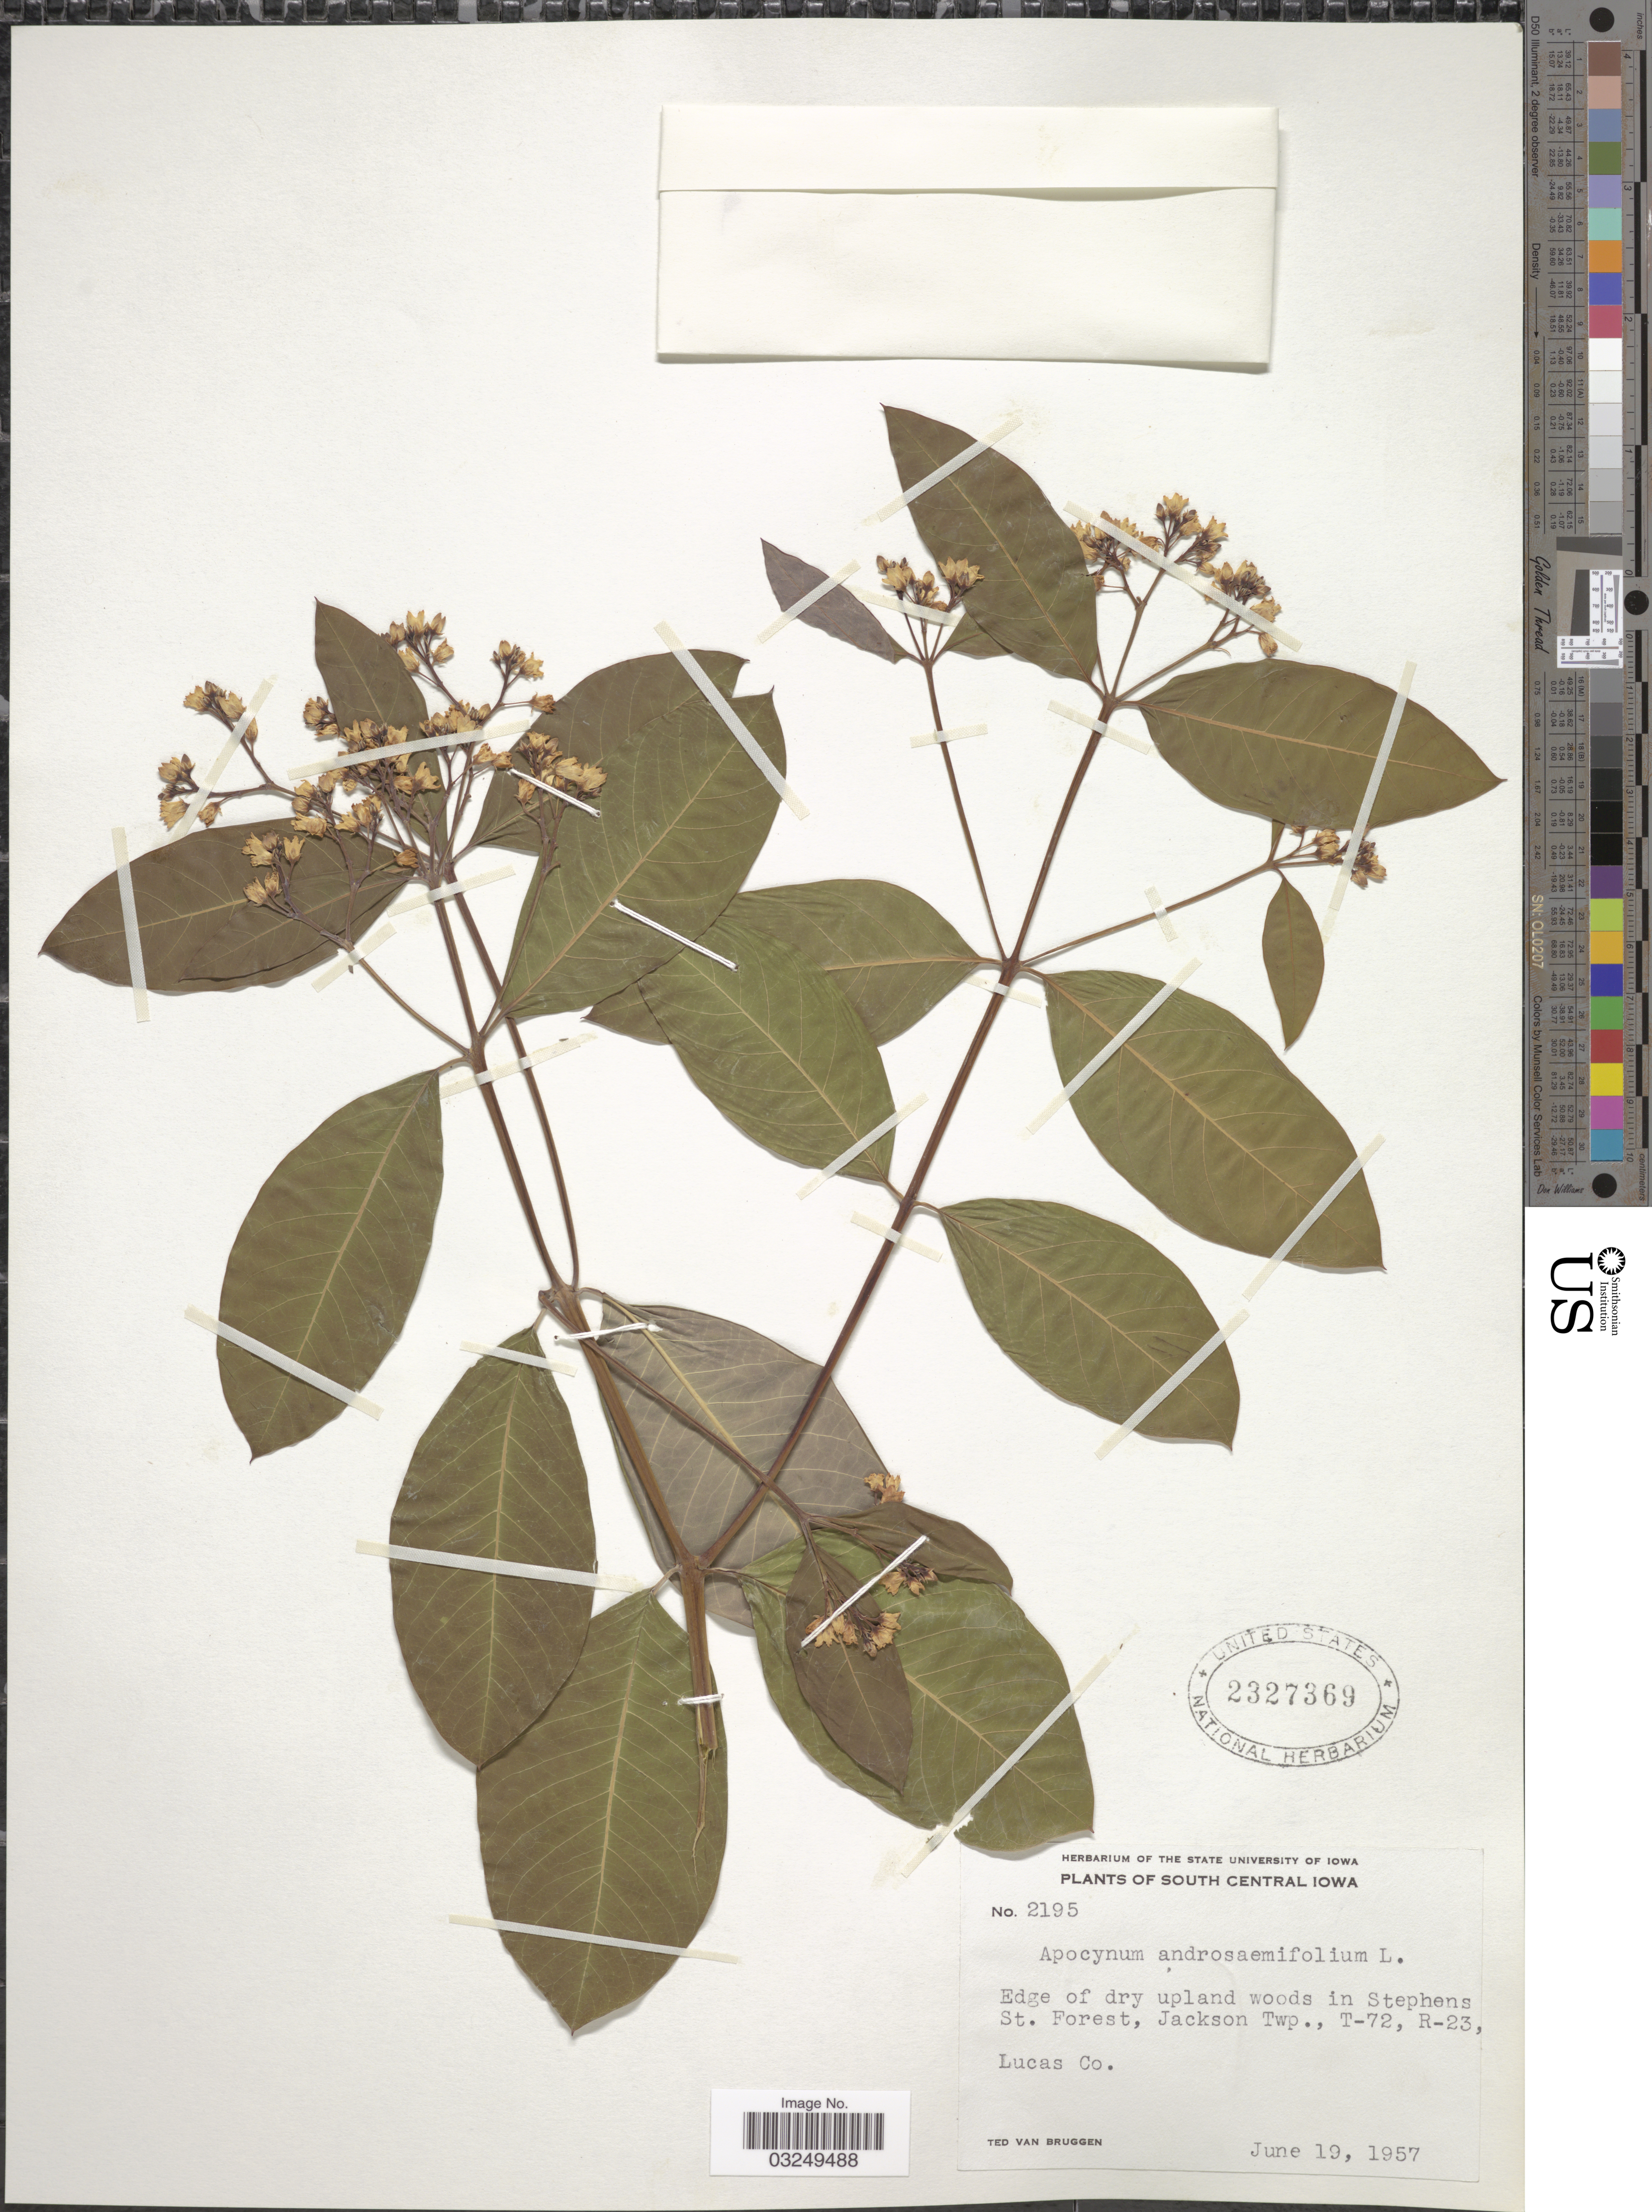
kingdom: Plantae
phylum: Tracheophyta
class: Magnoliopsida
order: Gentianales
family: Apocynaceae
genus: Apocynum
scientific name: Apocynum androsaemifolium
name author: L.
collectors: T. van Bruggen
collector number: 2195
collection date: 1957-06-19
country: United States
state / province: Iowa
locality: South Central Iowa. Edge of dry upland woods in Stephens St. Forest, Jackson Twp., T-72, R-23, Lucas Co.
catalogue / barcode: US 2327369